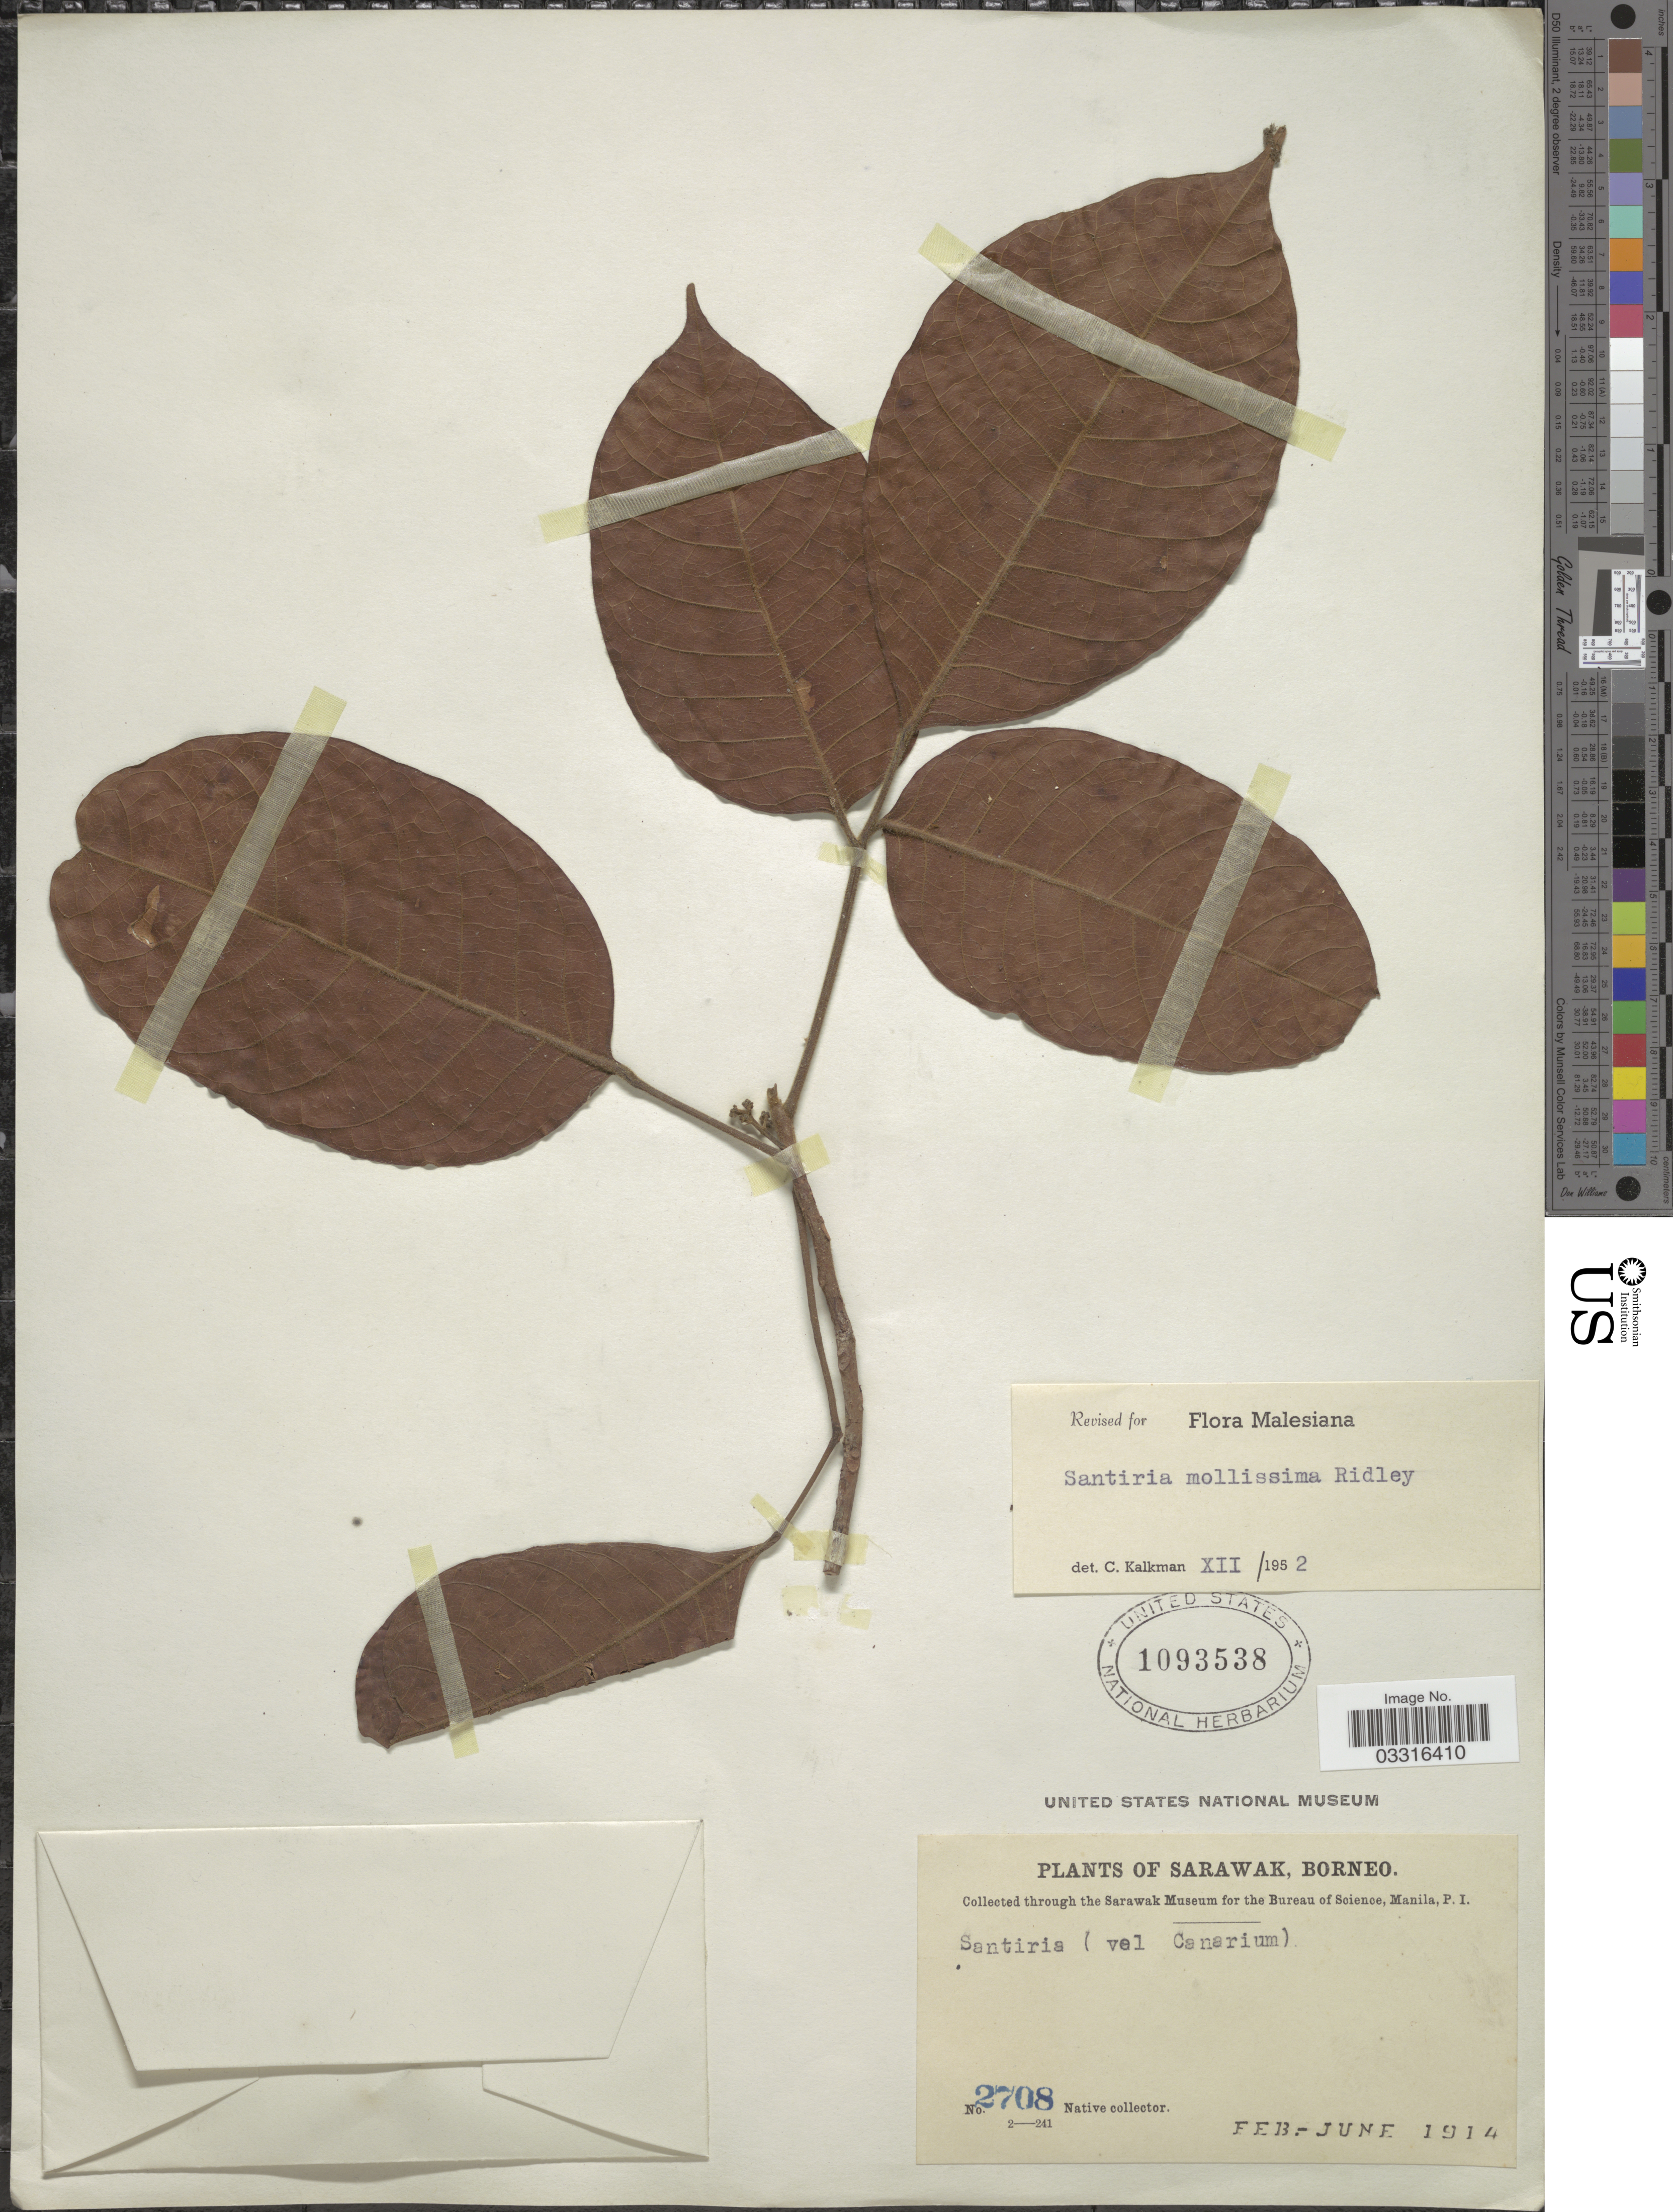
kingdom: Plantae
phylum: Tracheophyta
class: Magnoliopsida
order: Sapindales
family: Burseraceae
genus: Santiria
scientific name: Santiria mollissima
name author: Ridl.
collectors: Native collector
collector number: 2708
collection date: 1914-02/1914-06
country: Malaysia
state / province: Sarawak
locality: Borneo.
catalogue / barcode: US 1093538